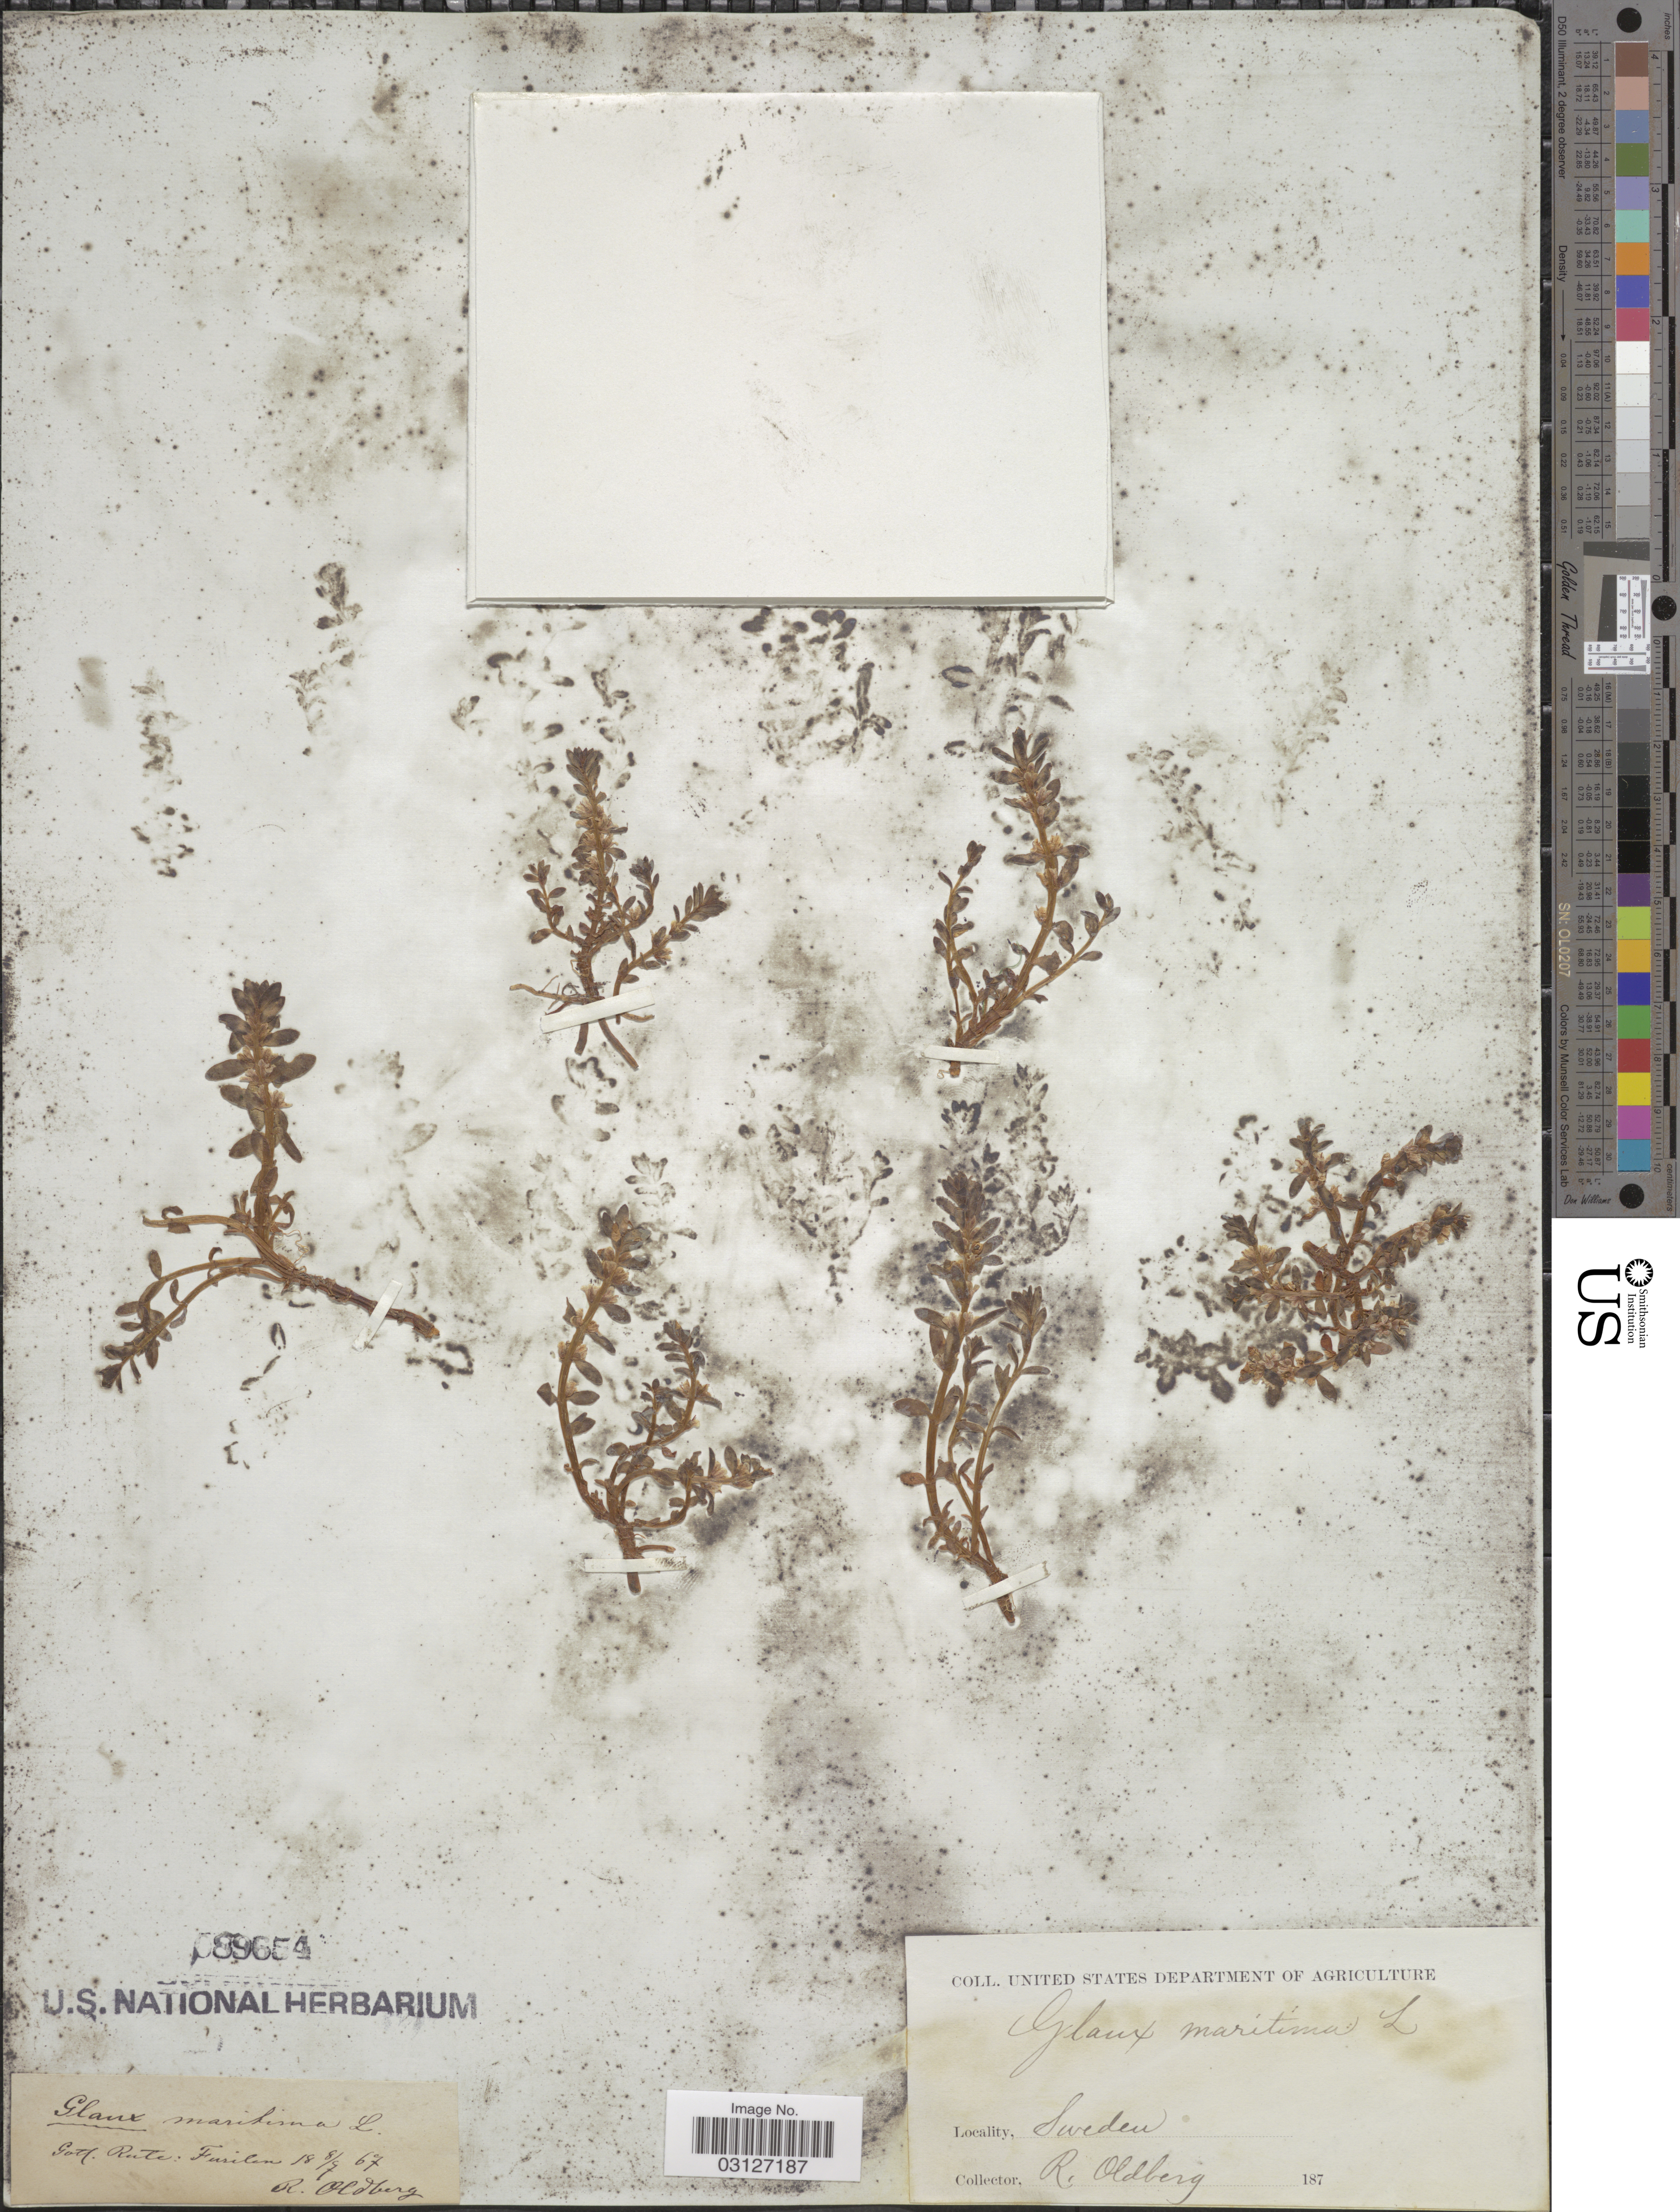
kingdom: Plantae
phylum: Tracheophyta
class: Magnoliopsida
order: Ericales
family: Primulaceae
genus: Glaux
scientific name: Glaux maritima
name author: L.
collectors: R. Oldberg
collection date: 1867-07-08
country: Sweden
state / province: Gotland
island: Gotland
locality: Gotl. Rute: Furilen.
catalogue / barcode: US 89654